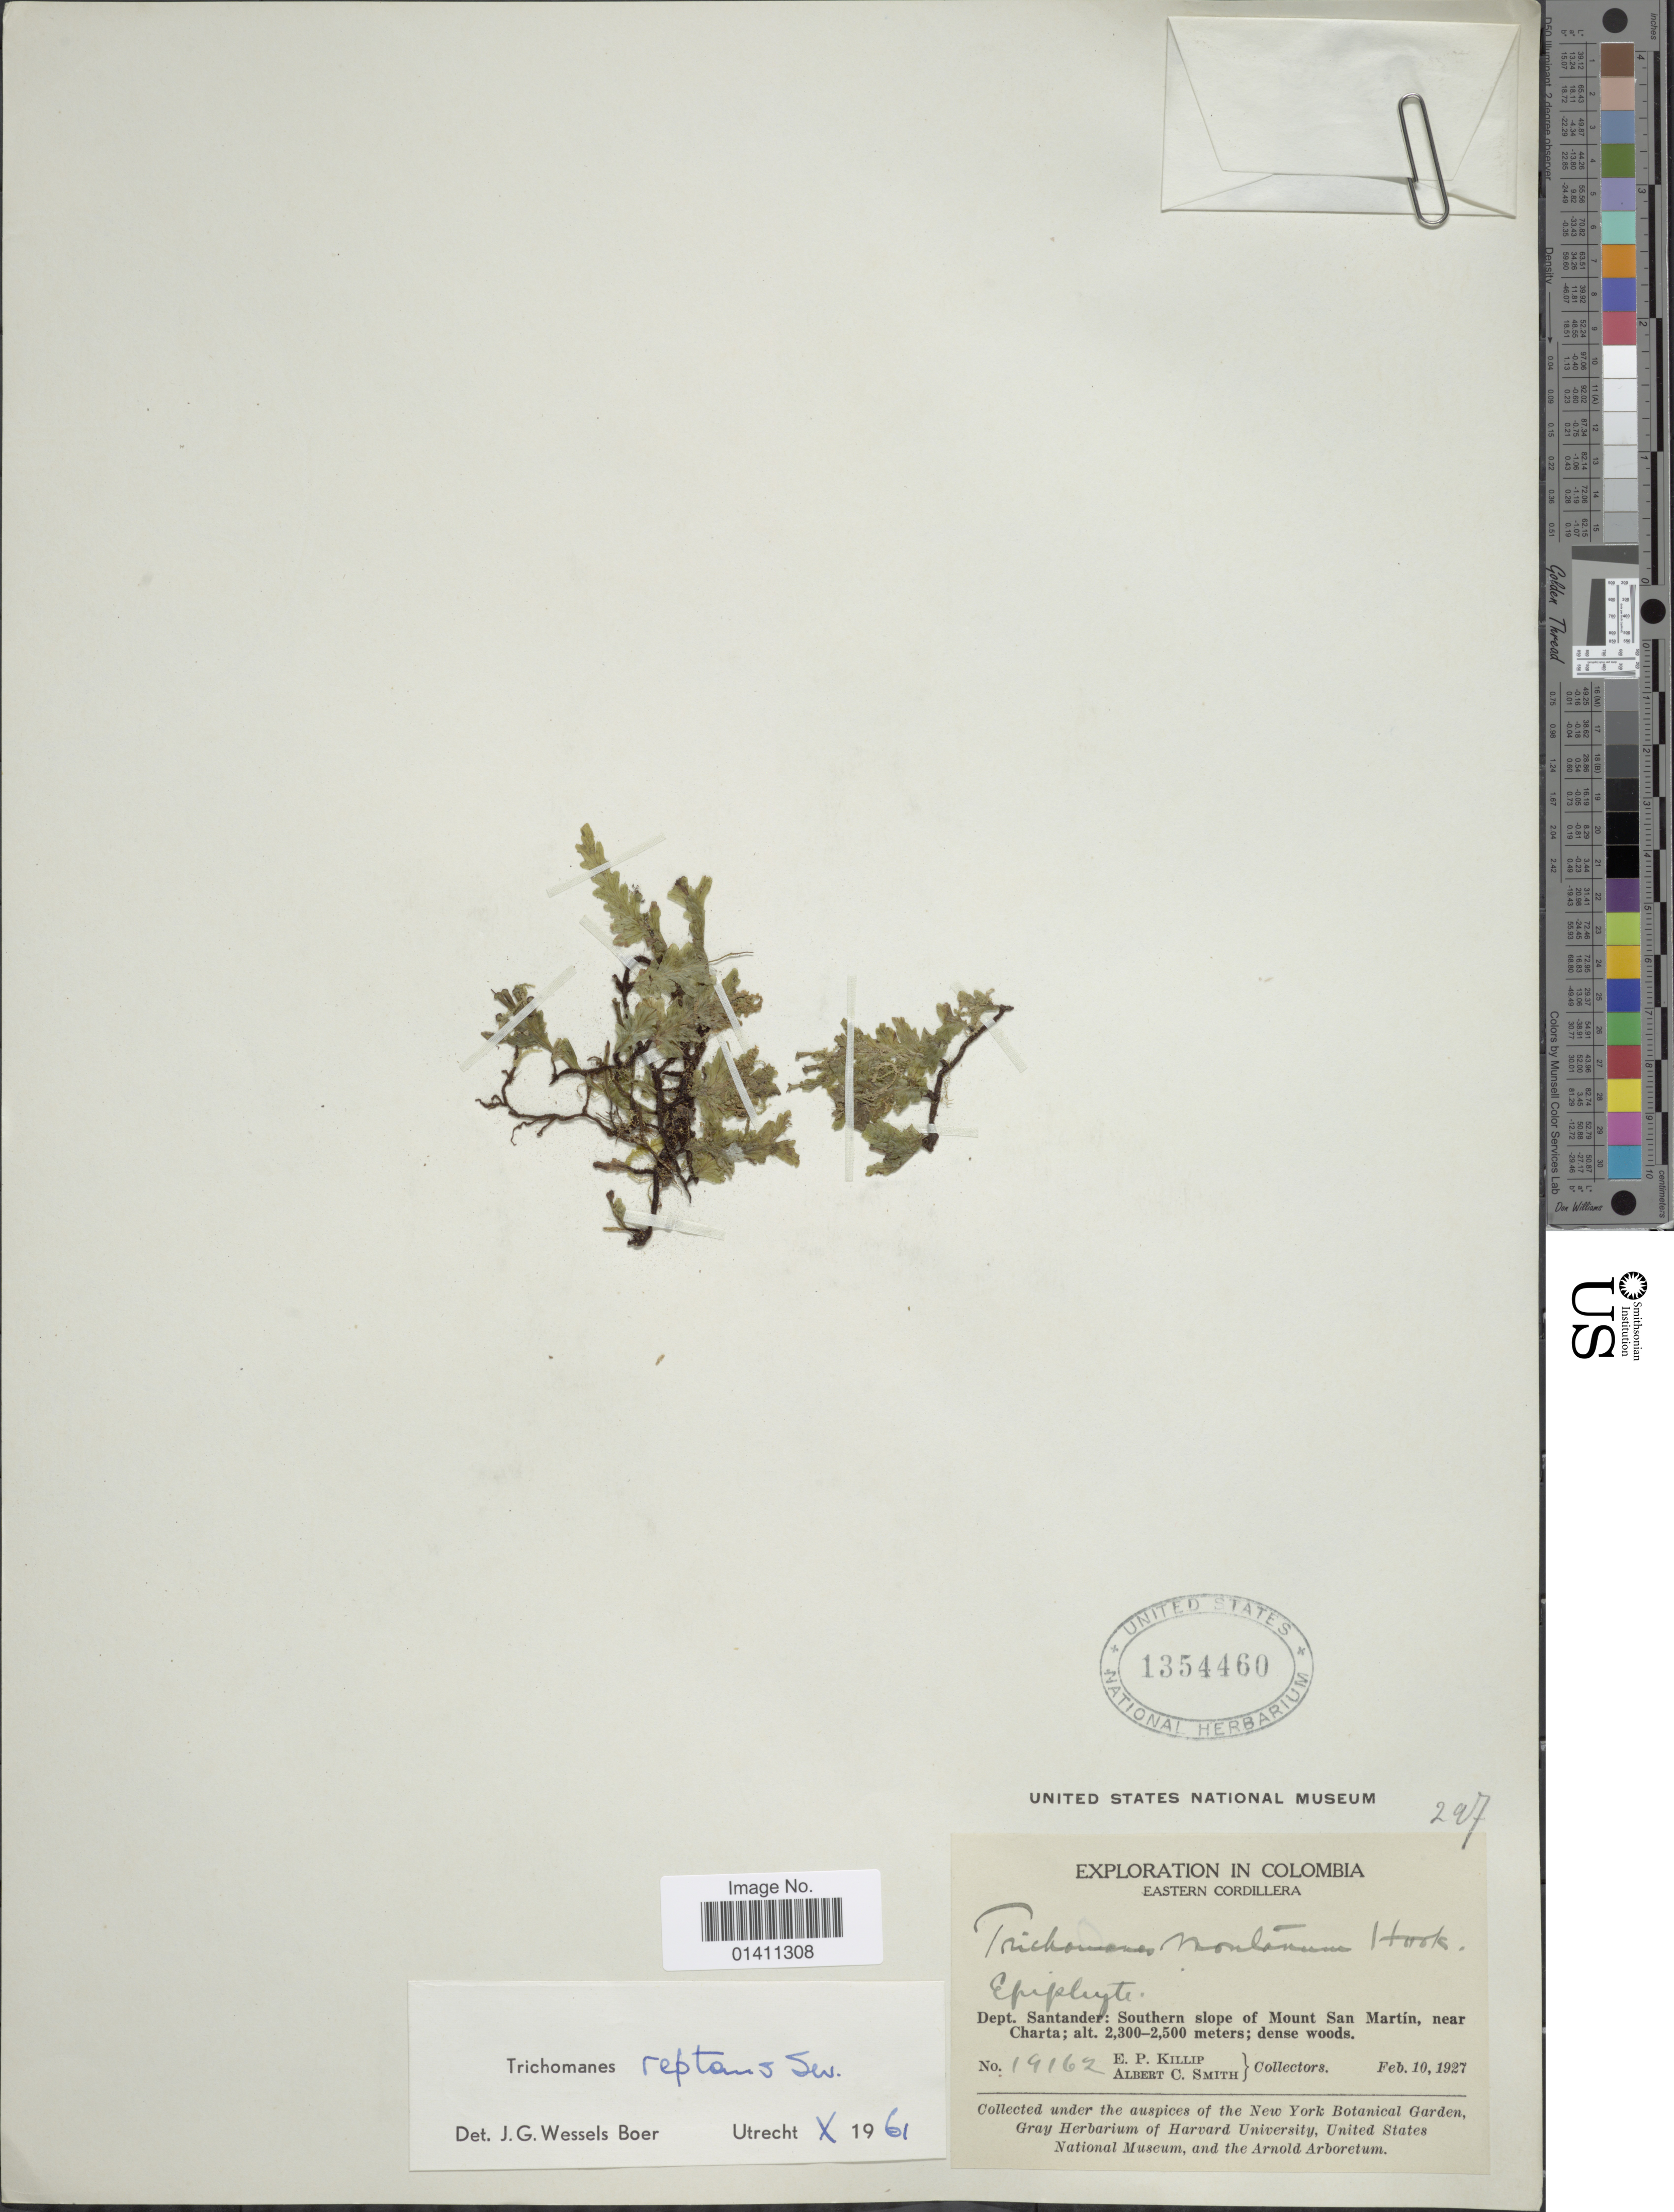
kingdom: Plantae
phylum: Tracheophyta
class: Polypodiopsida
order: Hymenophyllales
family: Hymenophyllaceae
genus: Didymoglossum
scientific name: Didymoglossum reptans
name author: (Sw.) C. Presl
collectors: E. P. Killip & A. C. Smith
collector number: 19162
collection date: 1927-02-10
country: Colombia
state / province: Santander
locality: Dept. Santander: Southern slope of Mount San Martin, near Charta. Eastern Cordillera.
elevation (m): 2300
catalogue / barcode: US 1354460